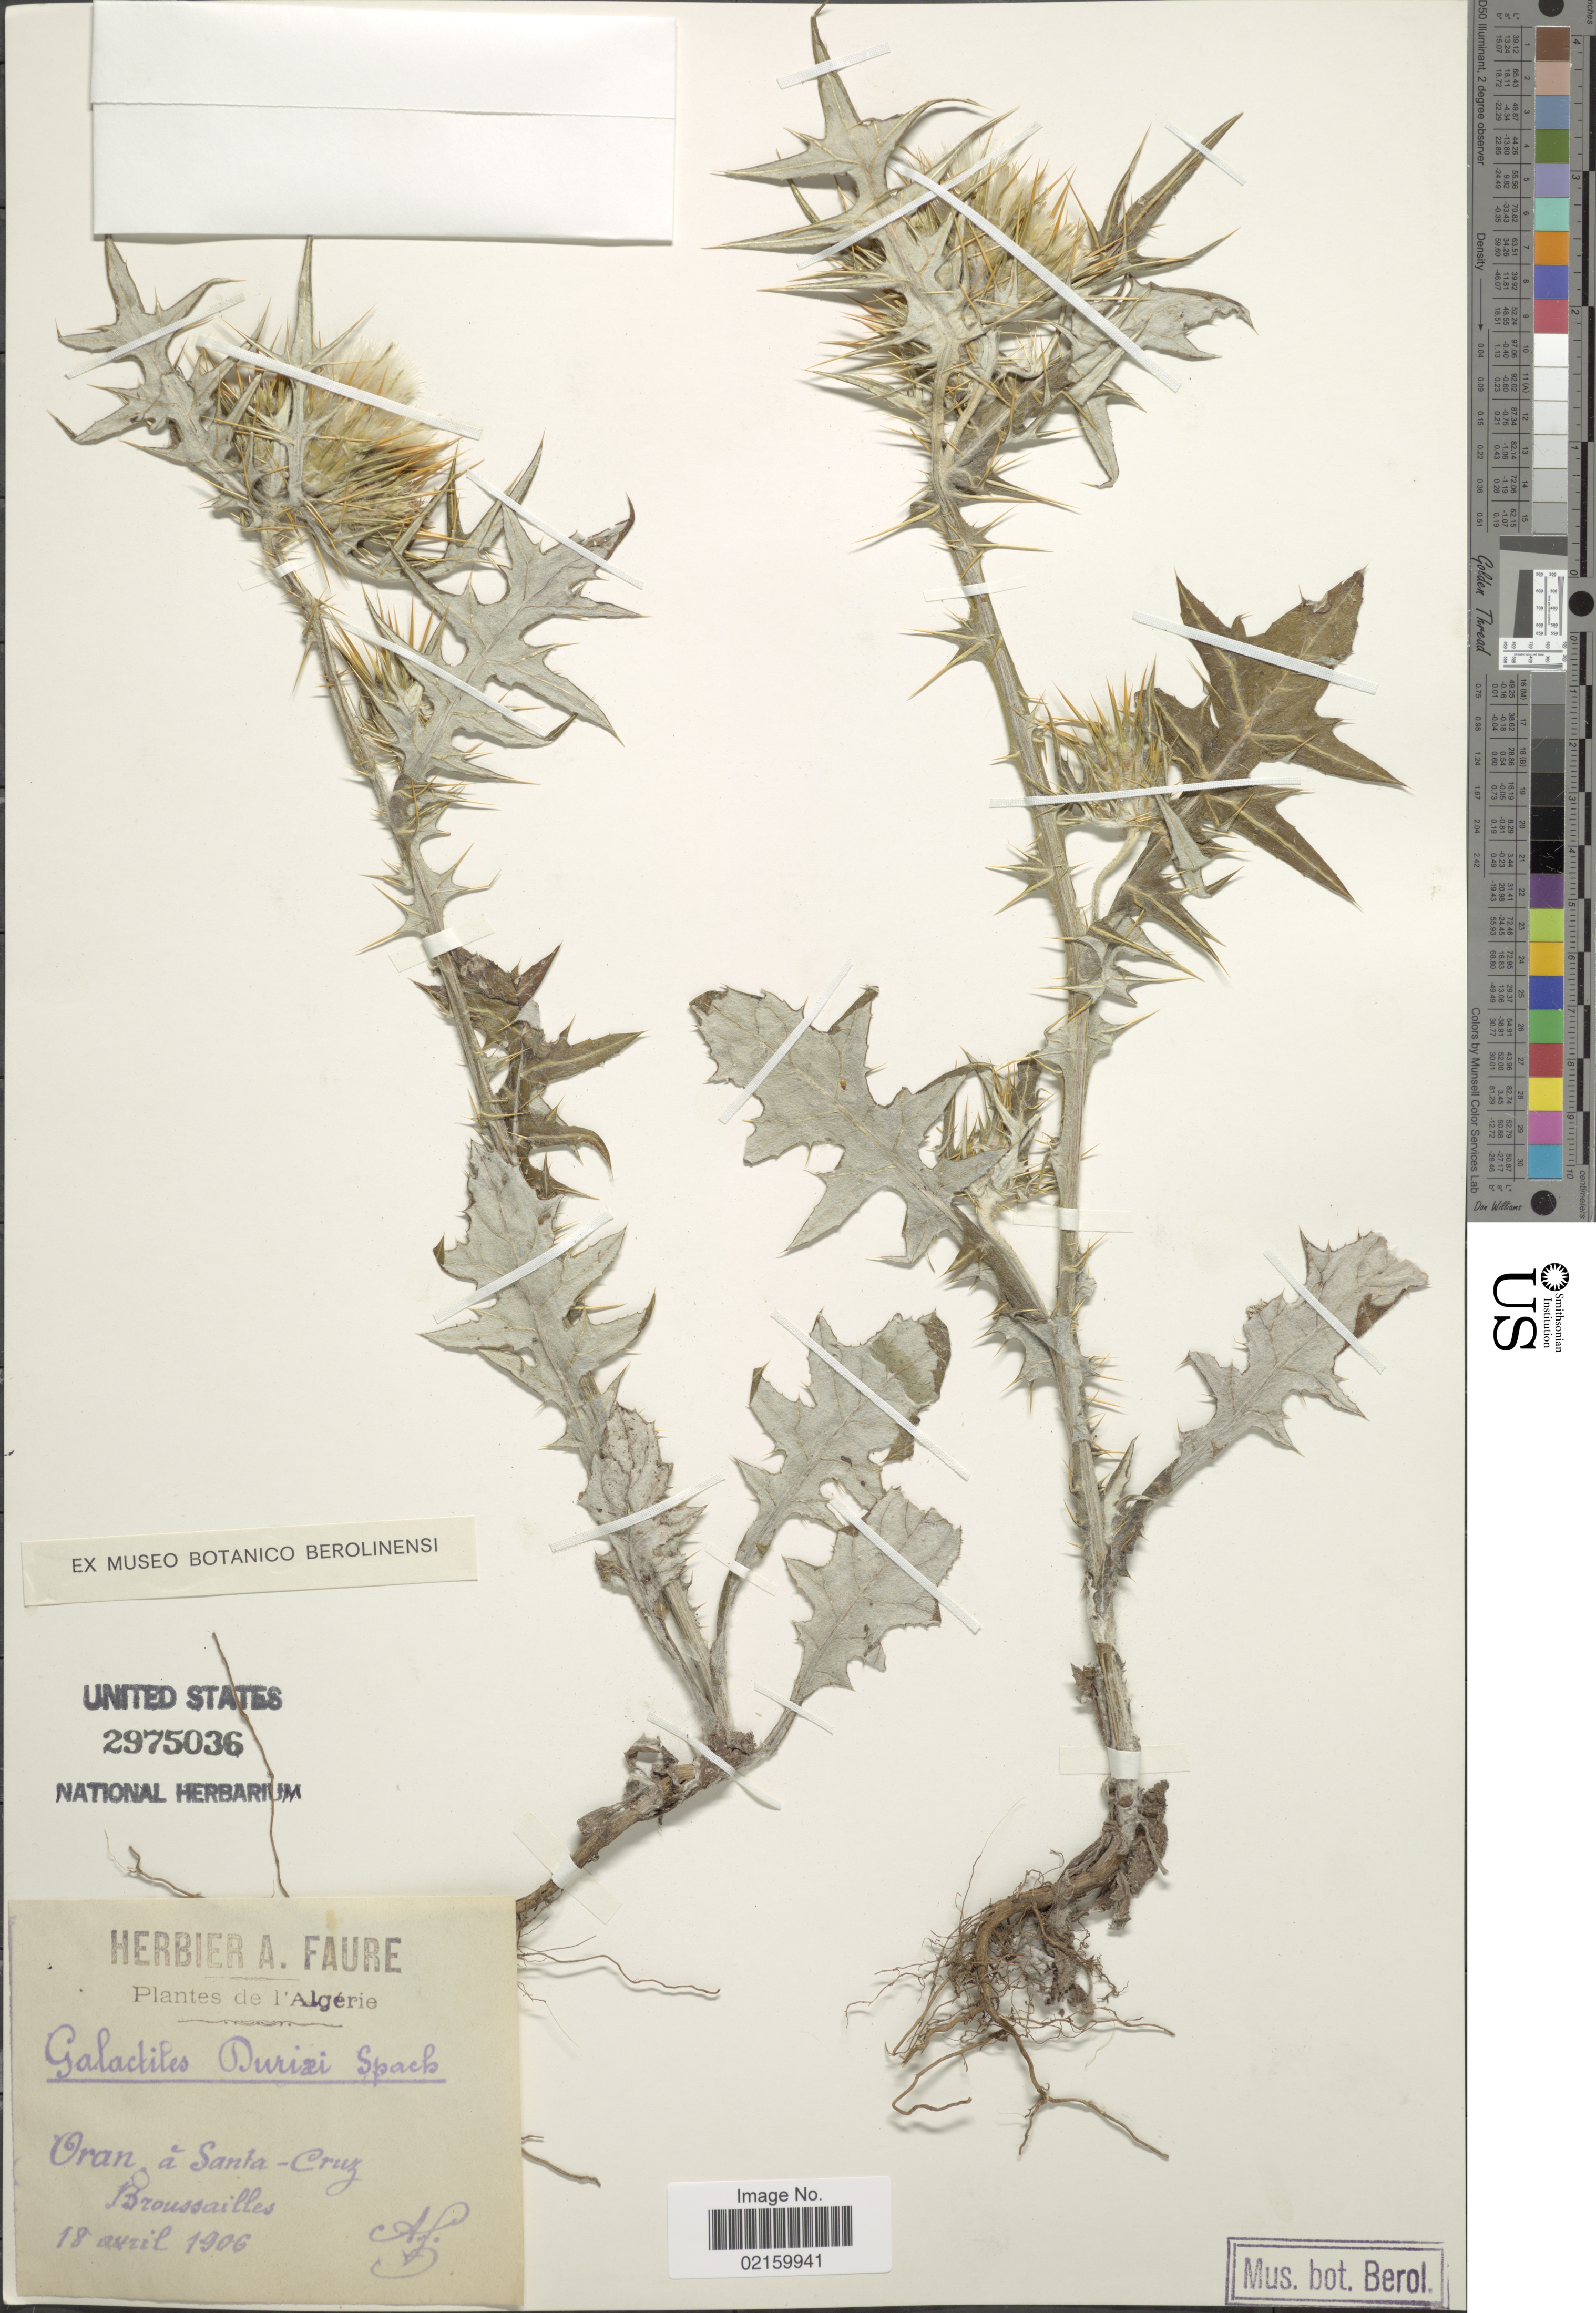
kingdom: Plantae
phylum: Tracheophyta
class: Magnoliopsida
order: Asterales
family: Asteraceae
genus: Galactites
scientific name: Galactites duriaei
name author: Spach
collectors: A. Faure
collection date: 1906-04-18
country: Algeria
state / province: Oran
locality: Oran a Santa Cruz Brousailles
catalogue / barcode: US 2975036